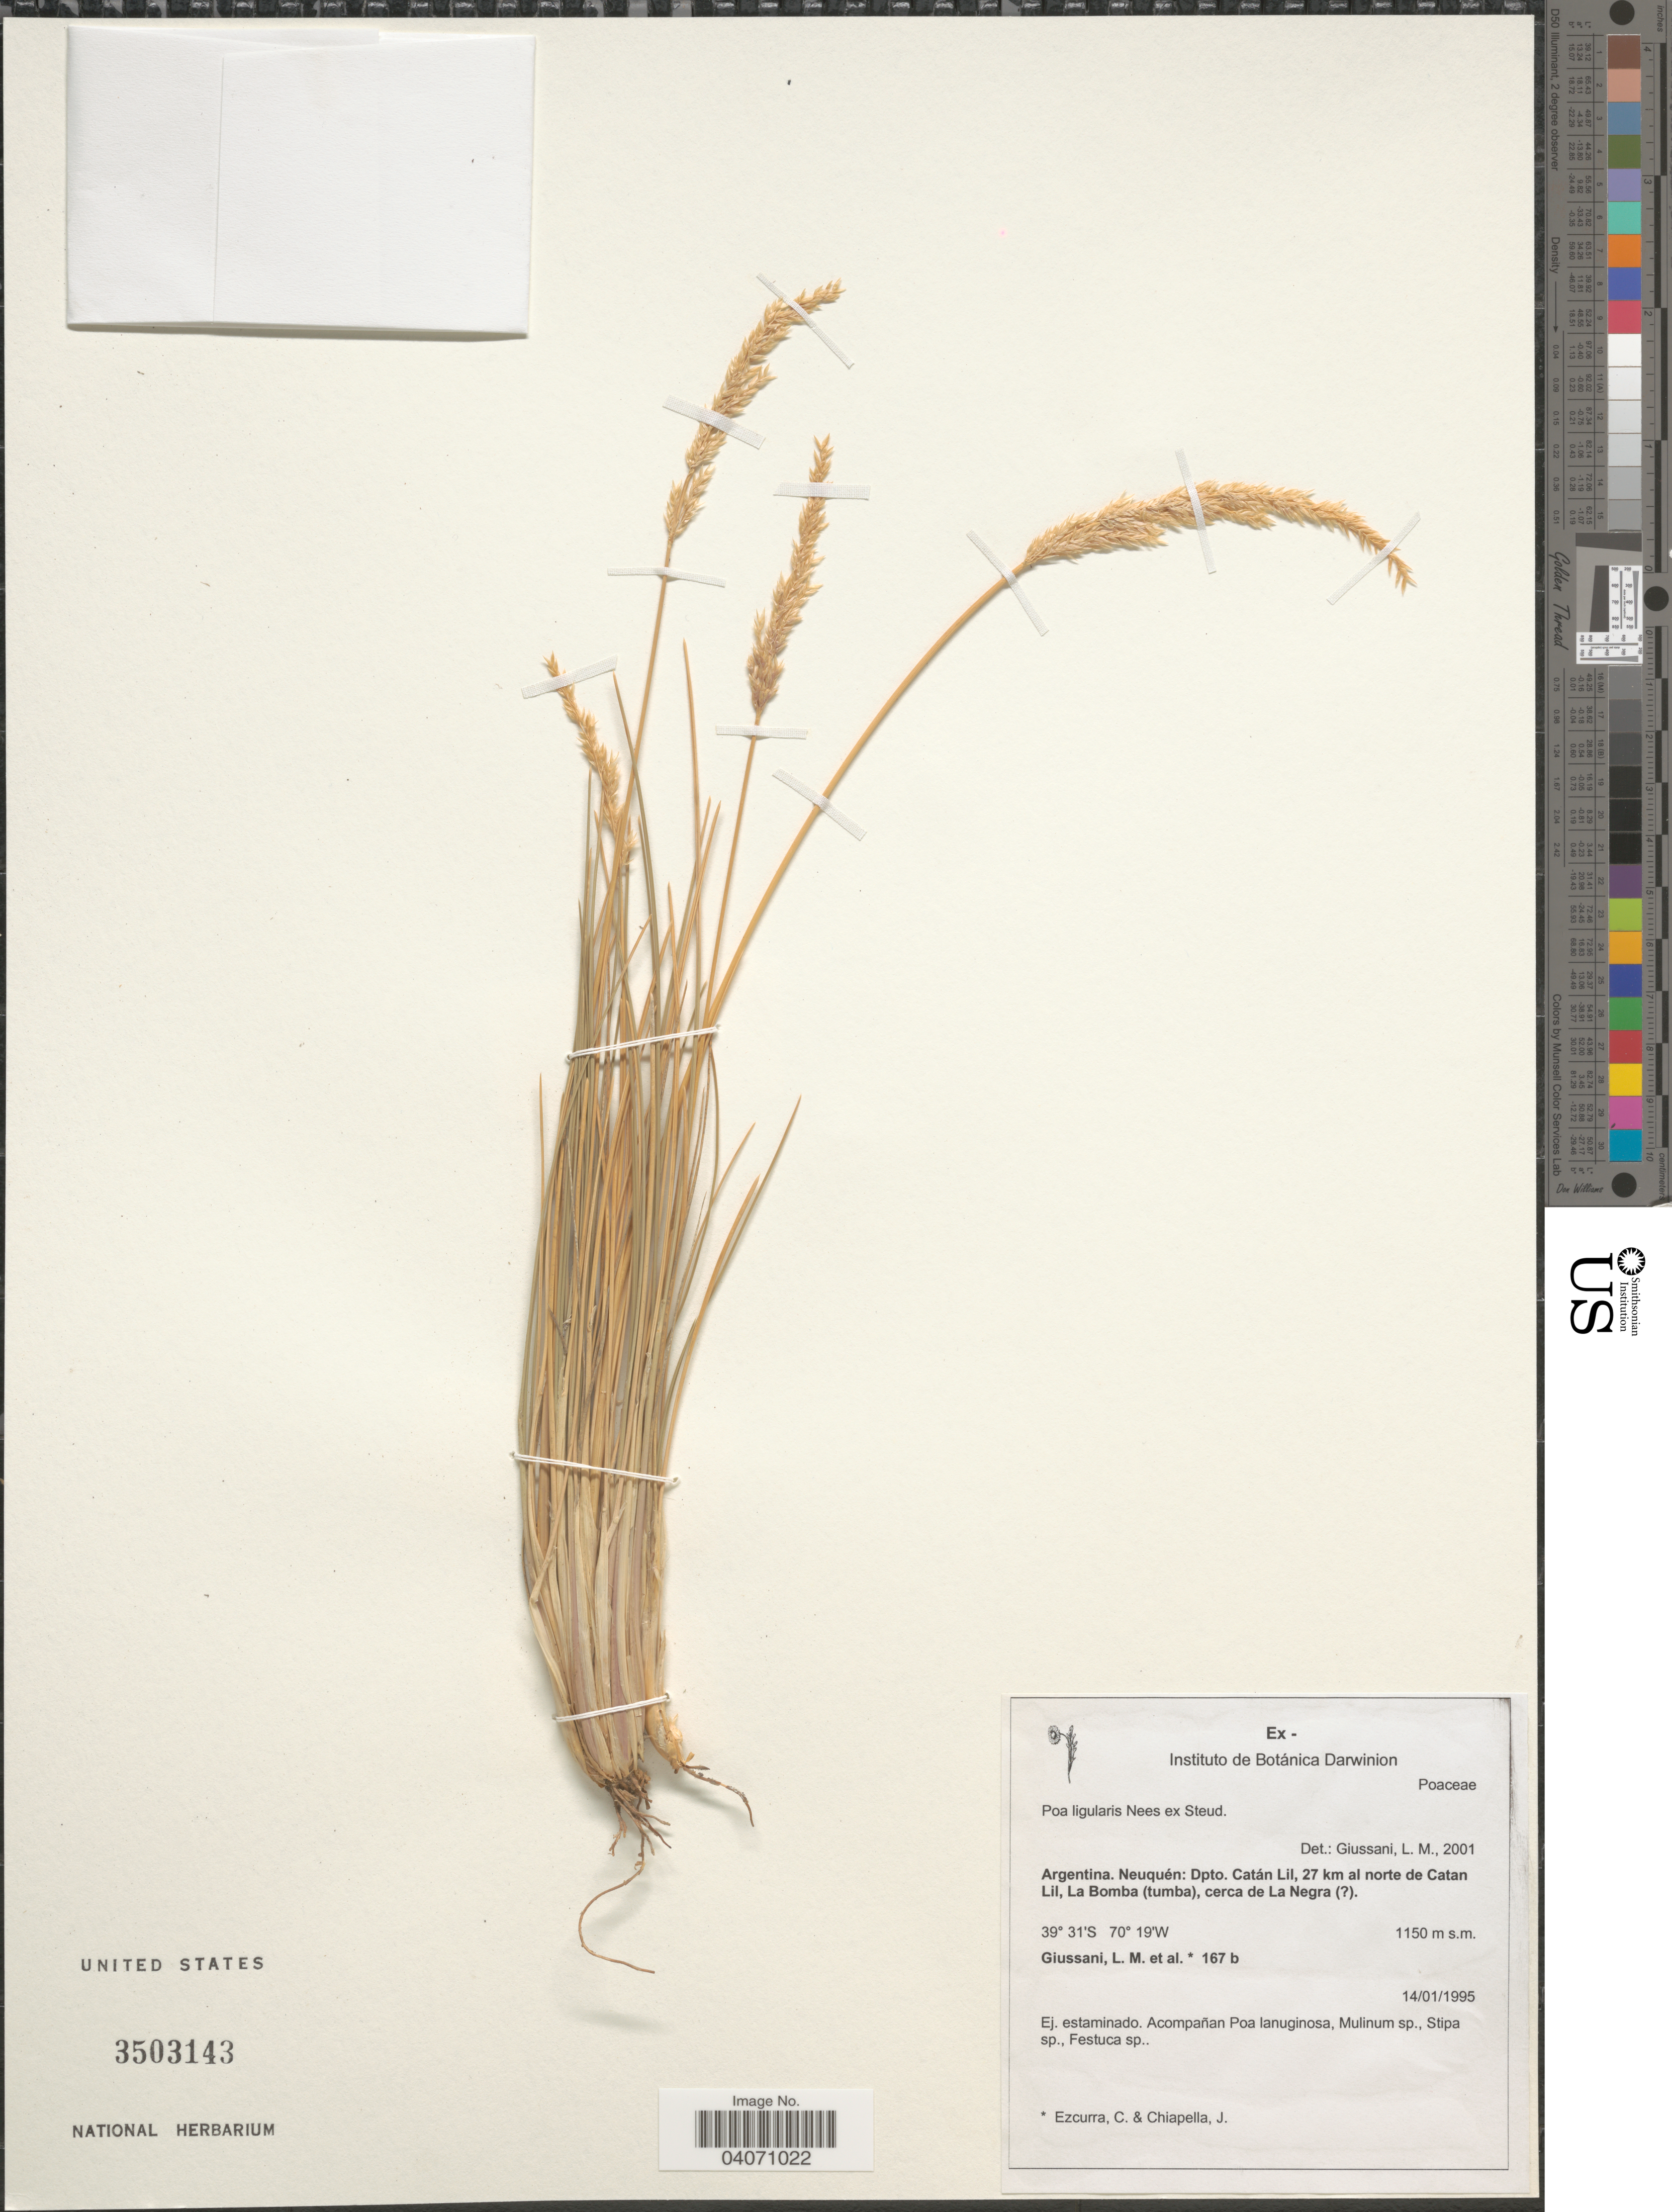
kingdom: Plantae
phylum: Tracheophyta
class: Liliopsida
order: Poales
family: Poaceae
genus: Poa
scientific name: Poa ligularis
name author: Nees ex Steud.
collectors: L. Giussani, C. Ezcurra & J. Chiapella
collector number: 167b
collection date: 1995-01-14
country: Argentina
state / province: Neuquen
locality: Dpto. Catán Lil, 27 km al norte de Catan Lil, La Bomba (tumba), cerca de La Negra ( [unsure placement]).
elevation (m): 1150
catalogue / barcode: US 3503143